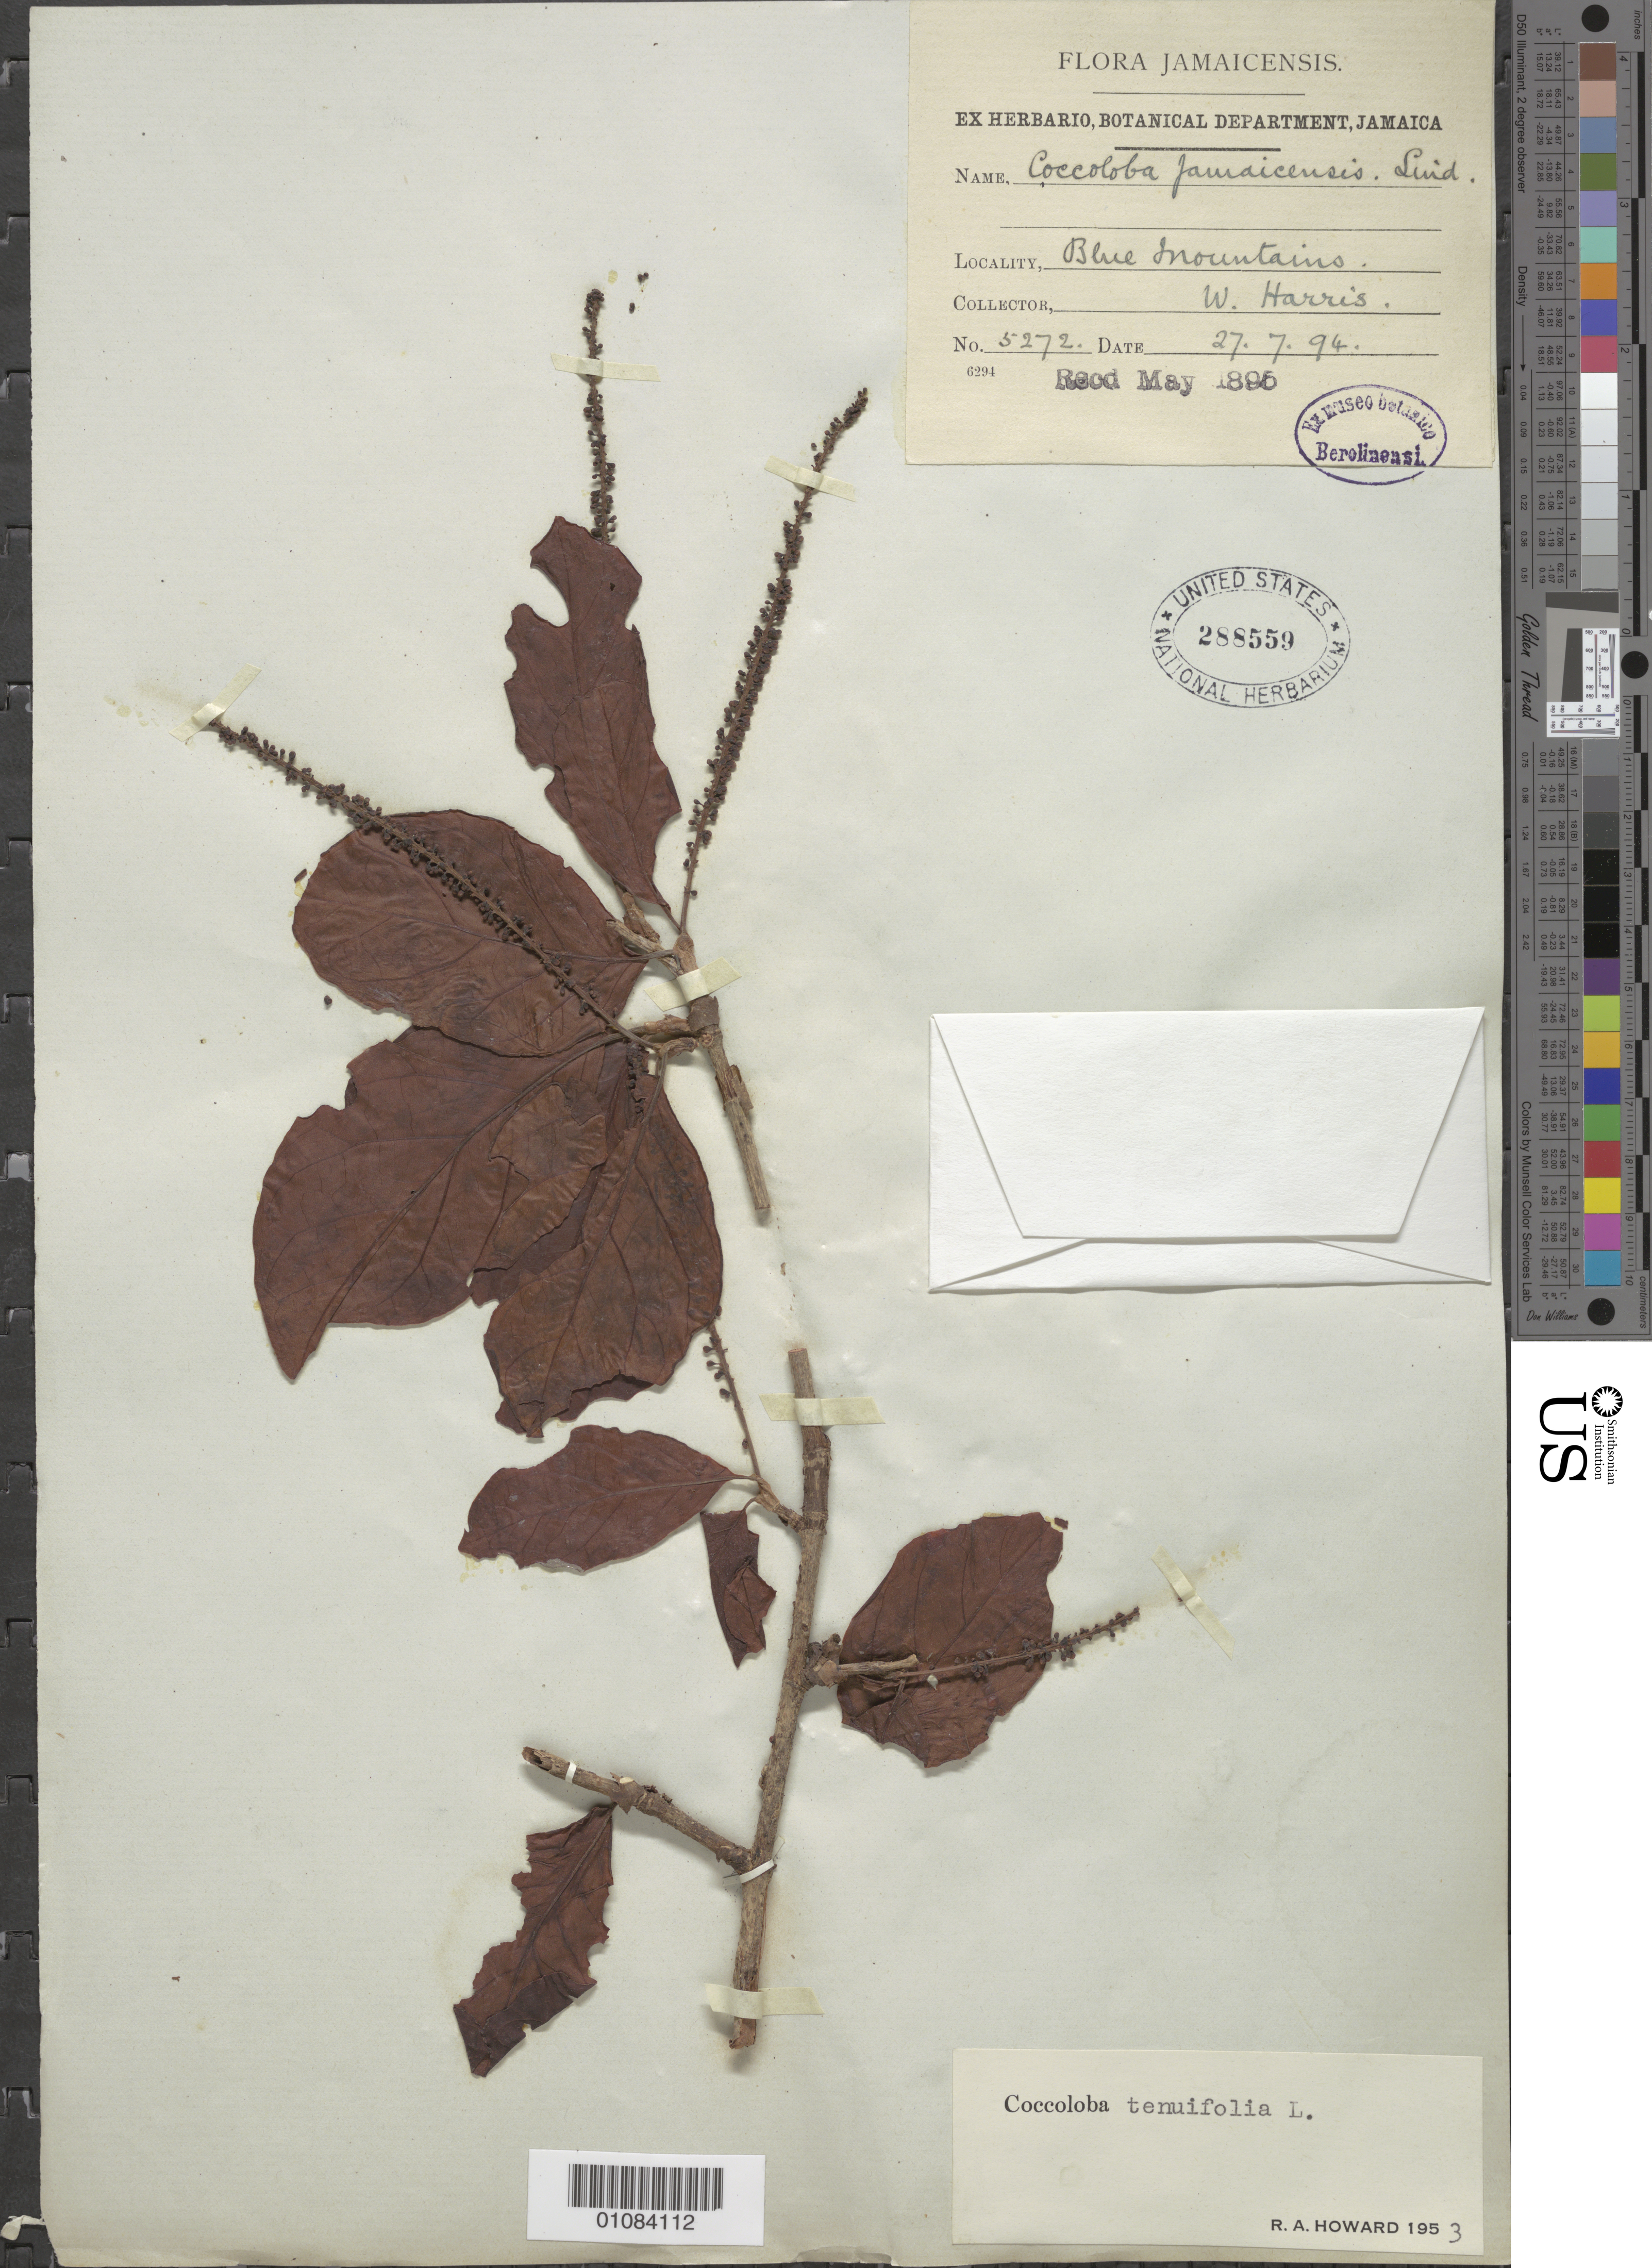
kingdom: Plantae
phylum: Tracheophyta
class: Magnoliopsida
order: Caryophyllales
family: Polygonaceae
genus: Coccoloba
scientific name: Coccoloba tenuifolia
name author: L.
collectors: W. Harris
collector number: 5272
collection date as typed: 1894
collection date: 1894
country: Jamaica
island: Jamaica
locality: Blue Mountains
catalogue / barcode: US 288559